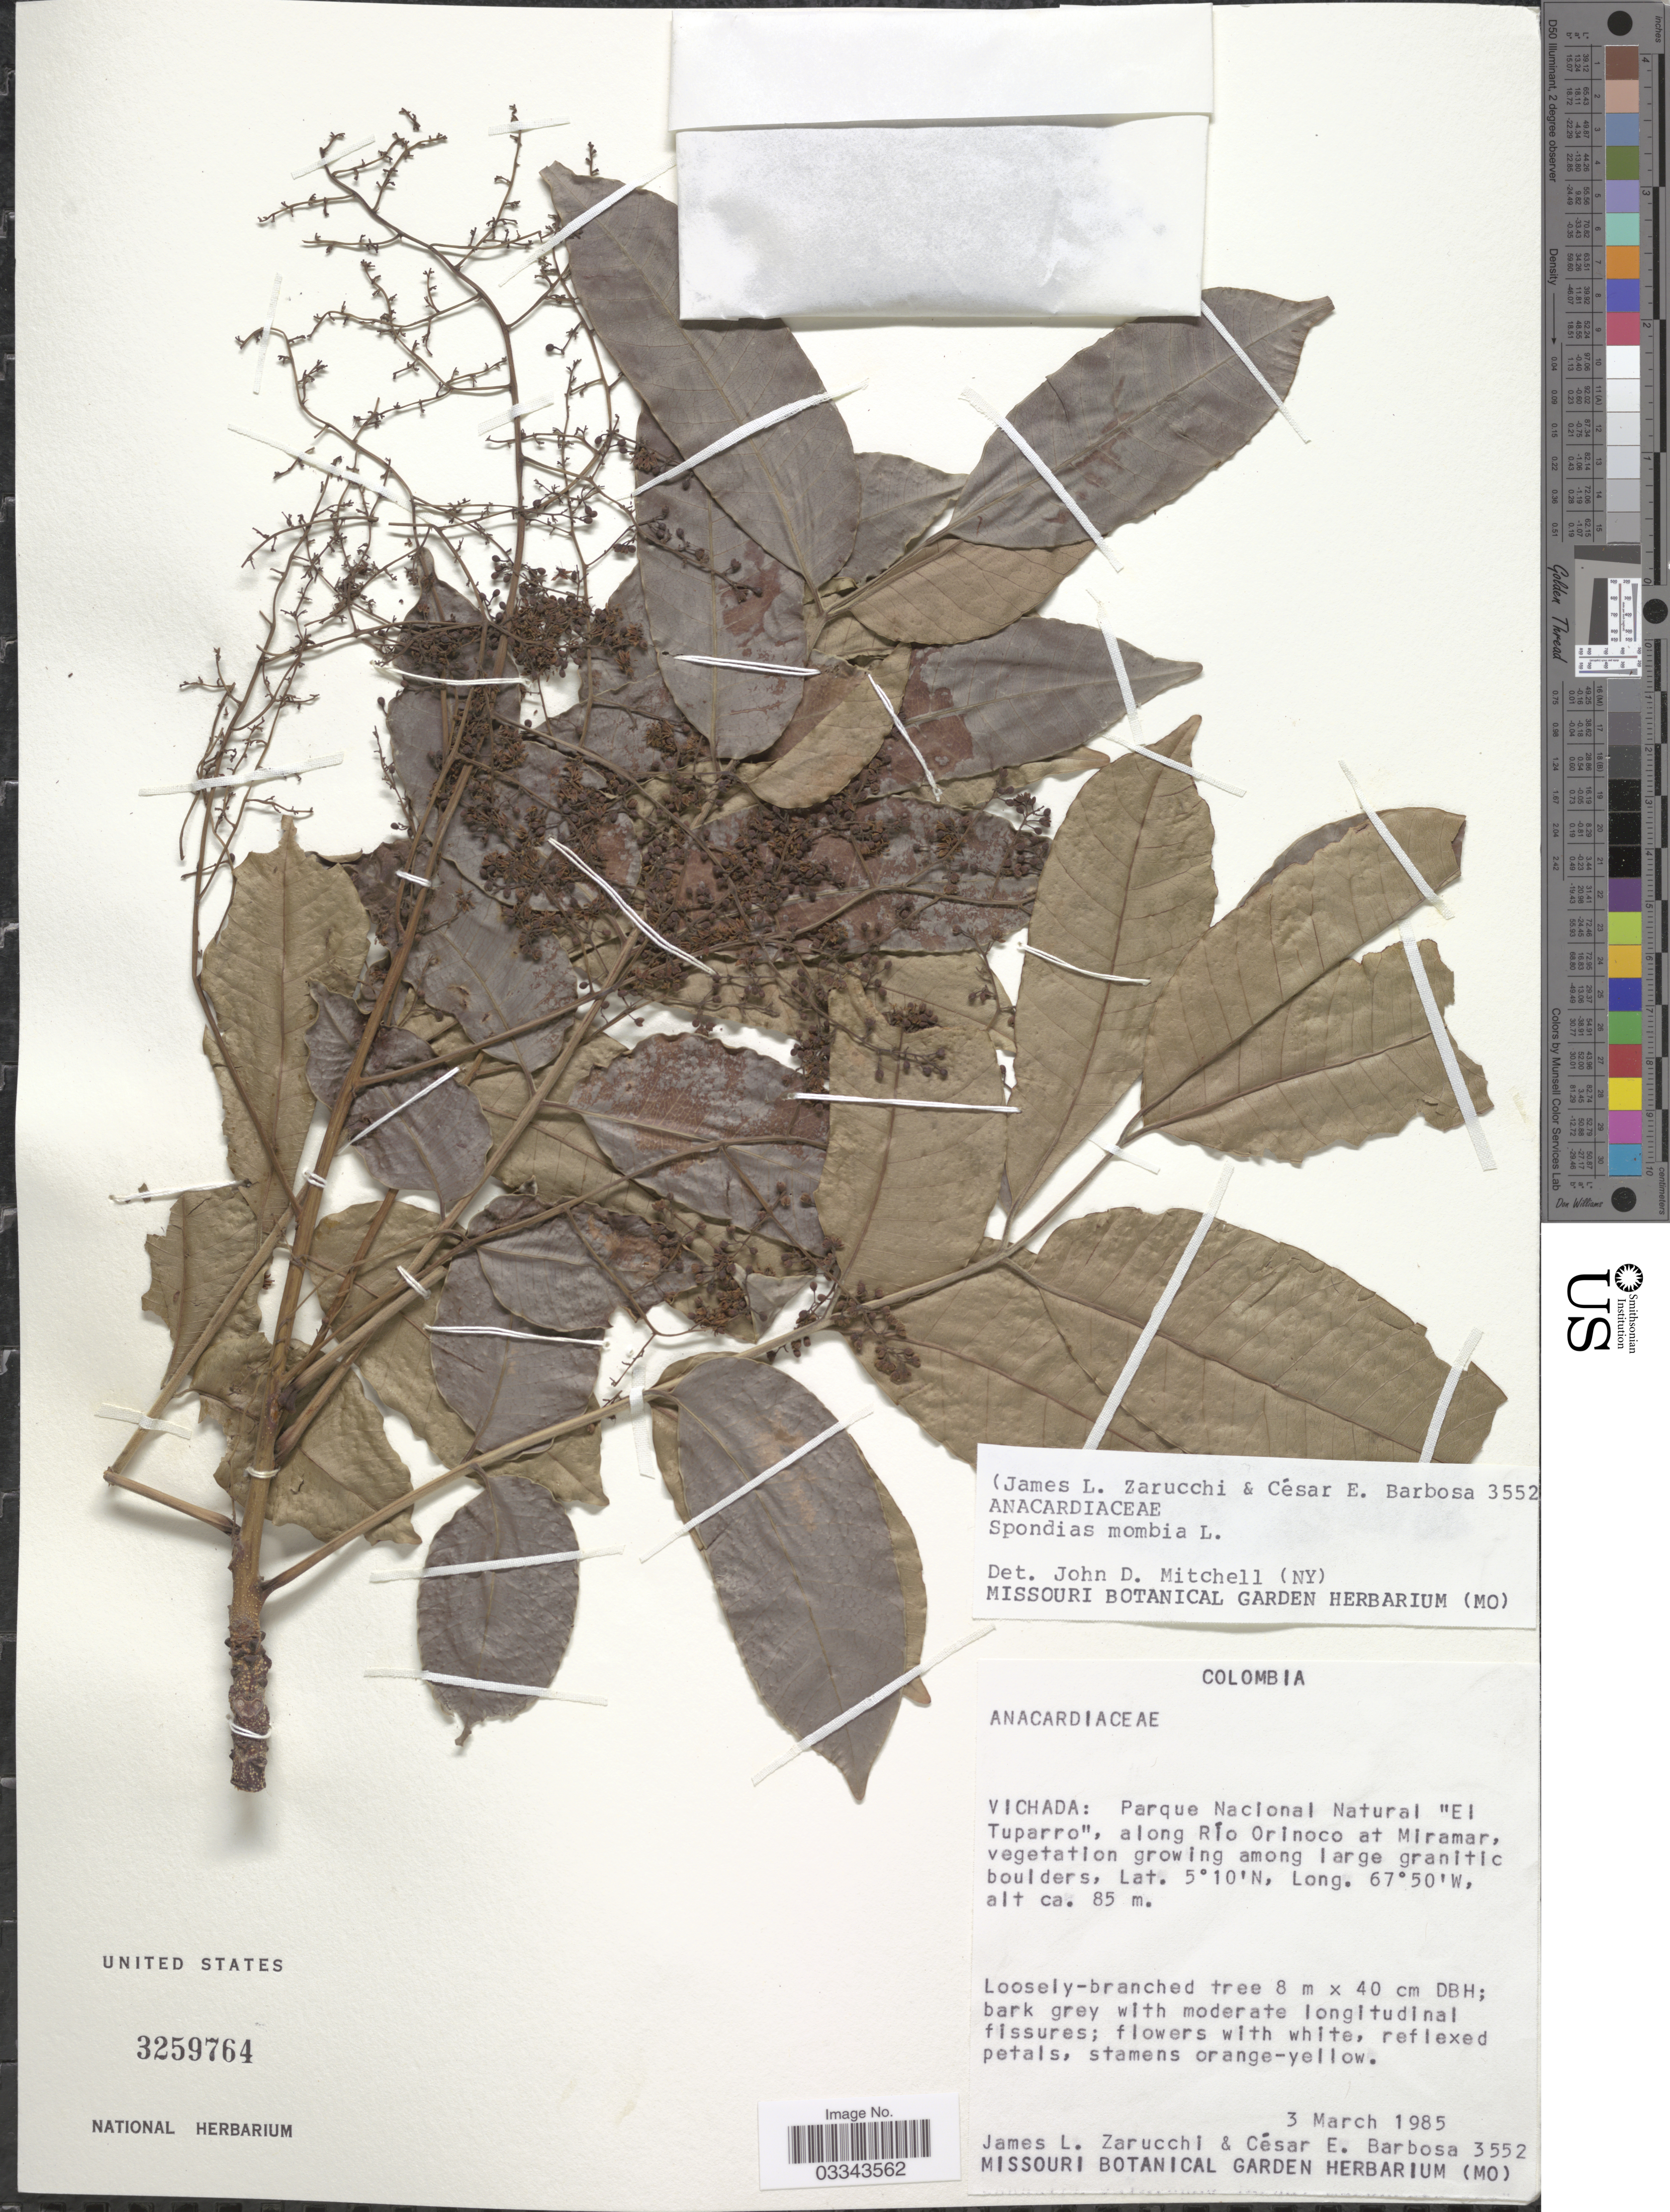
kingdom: Plantae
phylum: Tracheophyta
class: Magnoliopsida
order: Sapindales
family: Anacardiaceae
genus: Spondias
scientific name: Spondias mombin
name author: L.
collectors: J. L. Zarucchi & C. E. Barbosa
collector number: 3552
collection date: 1985-03-03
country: Colombia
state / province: Vichada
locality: Parque Nacional Natural "El Tuparro", along Río Orinoco at Miramar.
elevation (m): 85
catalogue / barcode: US 3259764